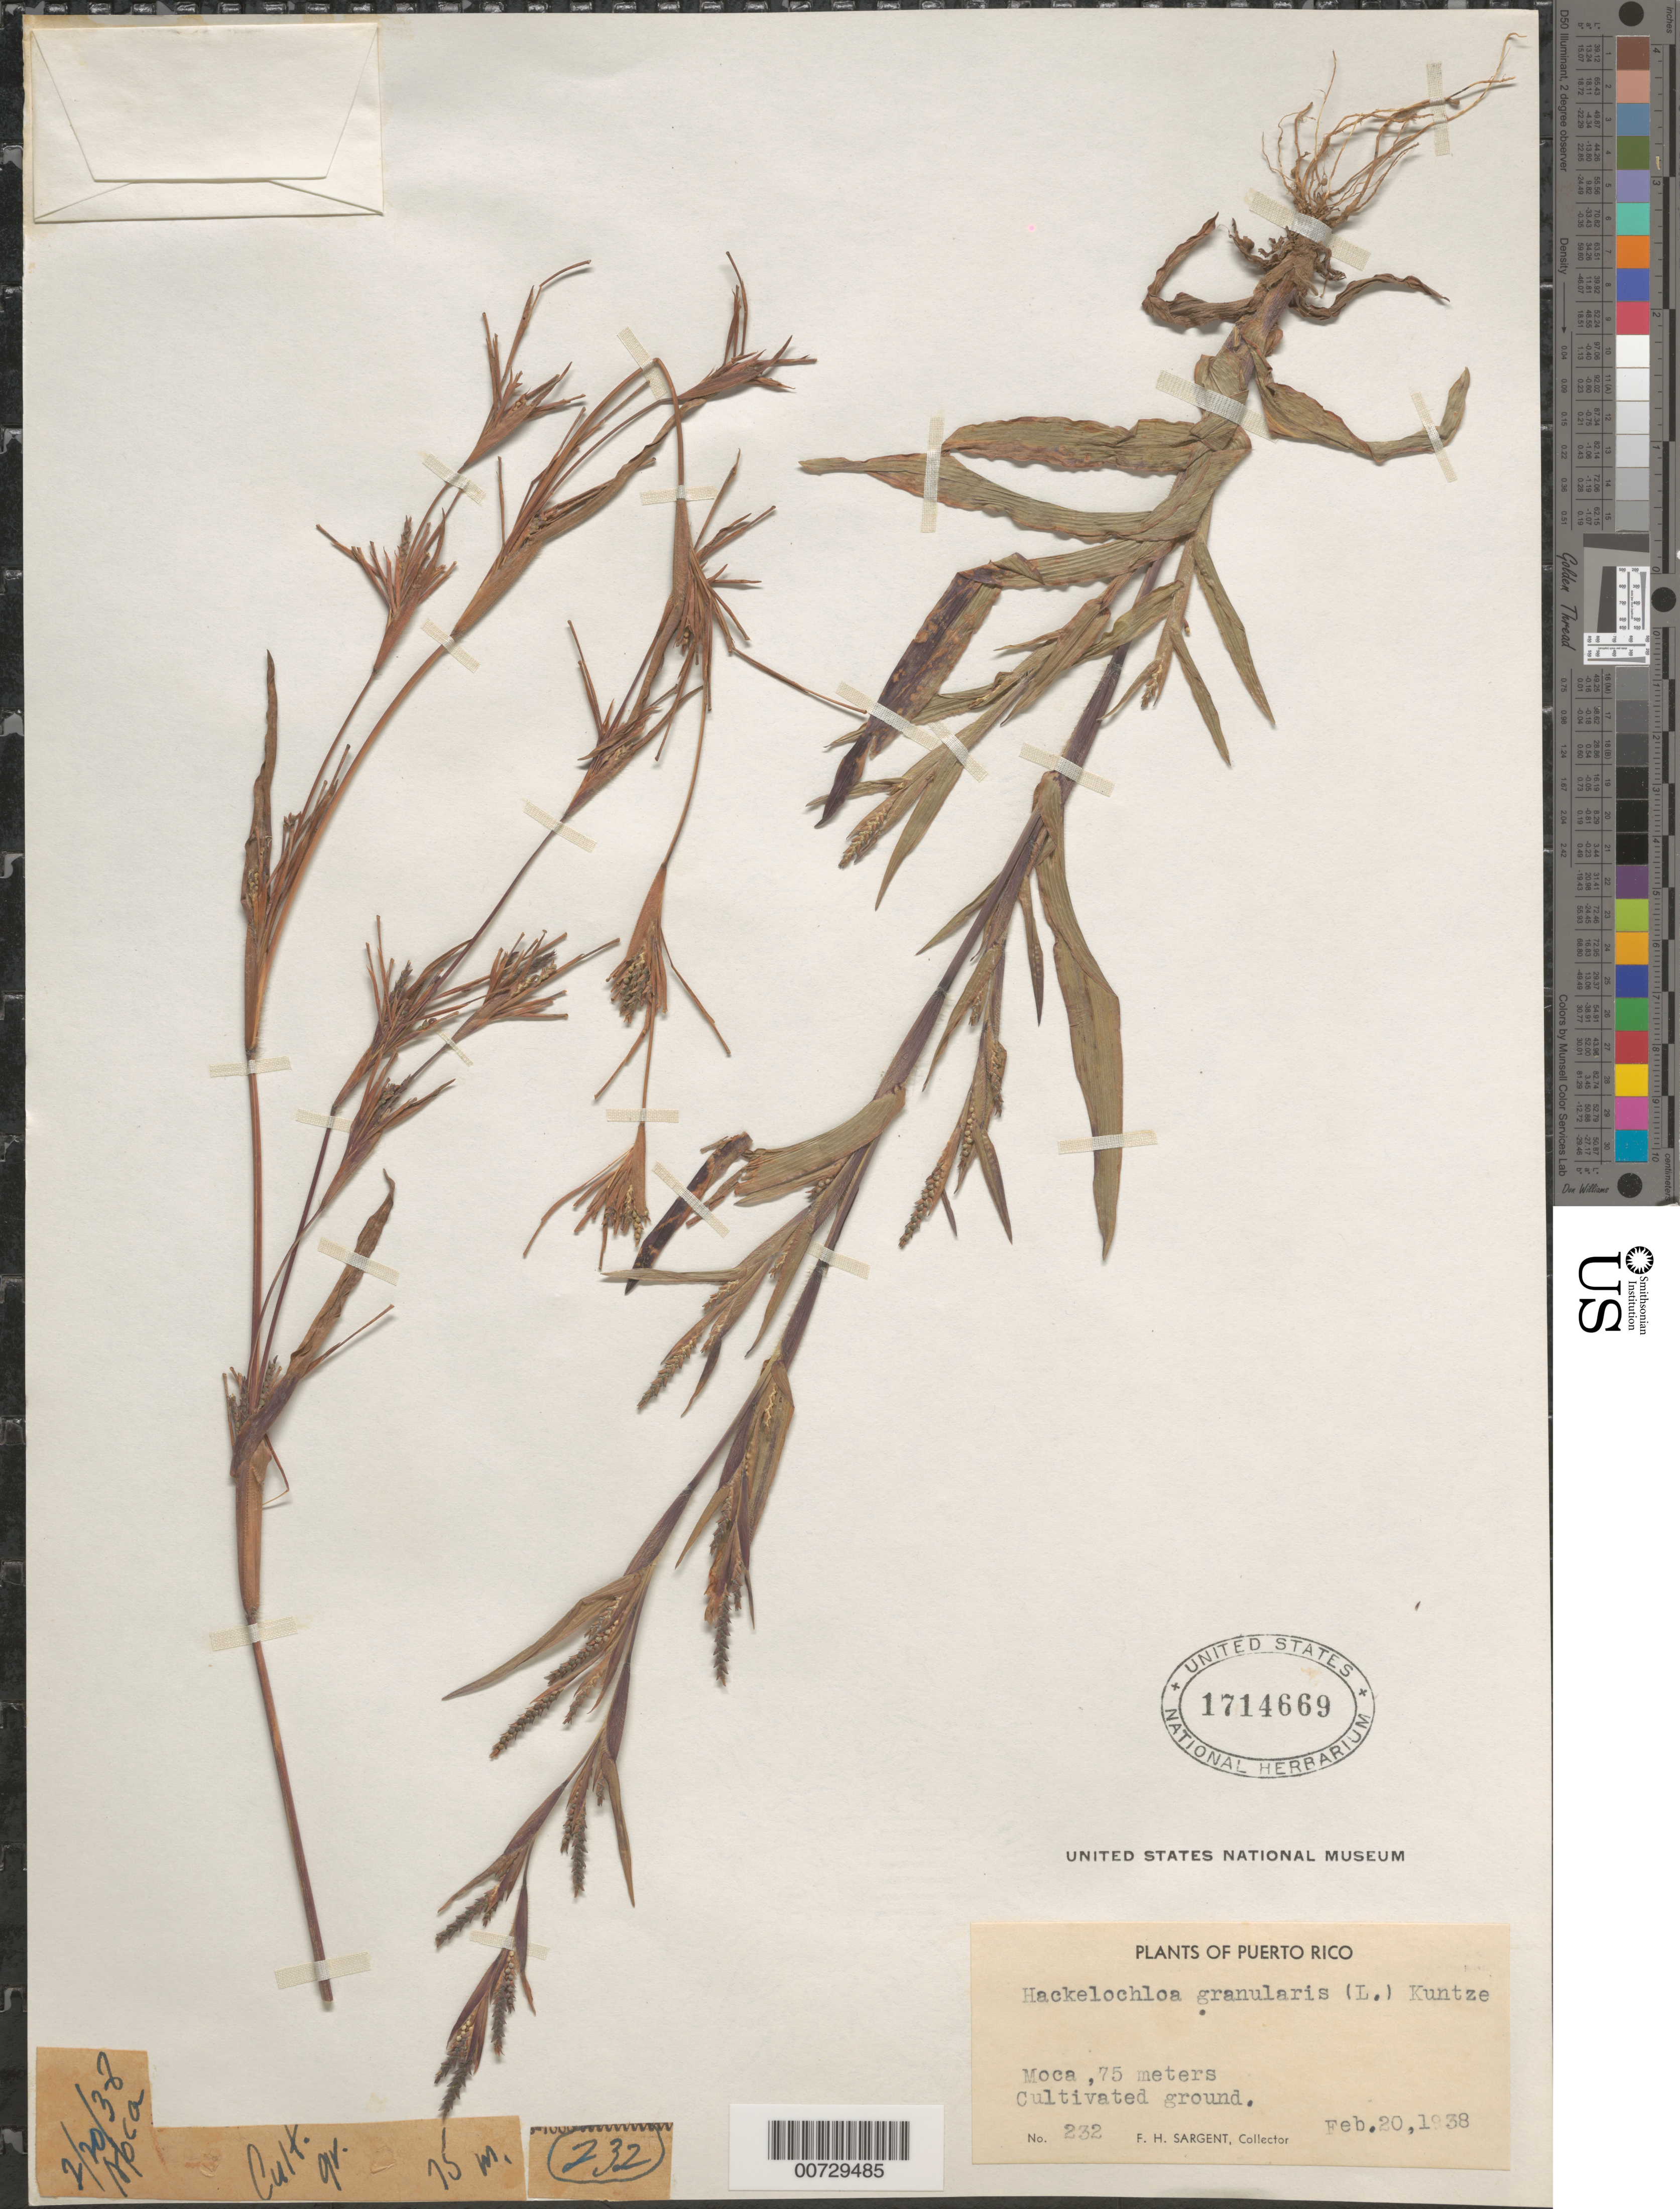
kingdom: Plantae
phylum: Tracheophyta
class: Liliopsida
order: Poales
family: Poaceae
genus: Hackelochloa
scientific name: Hackelochloa granularis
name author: (L.) Kuntze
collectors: F. H. Sargent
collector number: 232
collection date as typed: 20 Feb 1938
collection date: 1938-02-20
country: Puerto Rico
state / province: Moca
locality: Moca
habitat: Cultivated ground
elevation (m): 75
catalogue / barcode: US 1714669